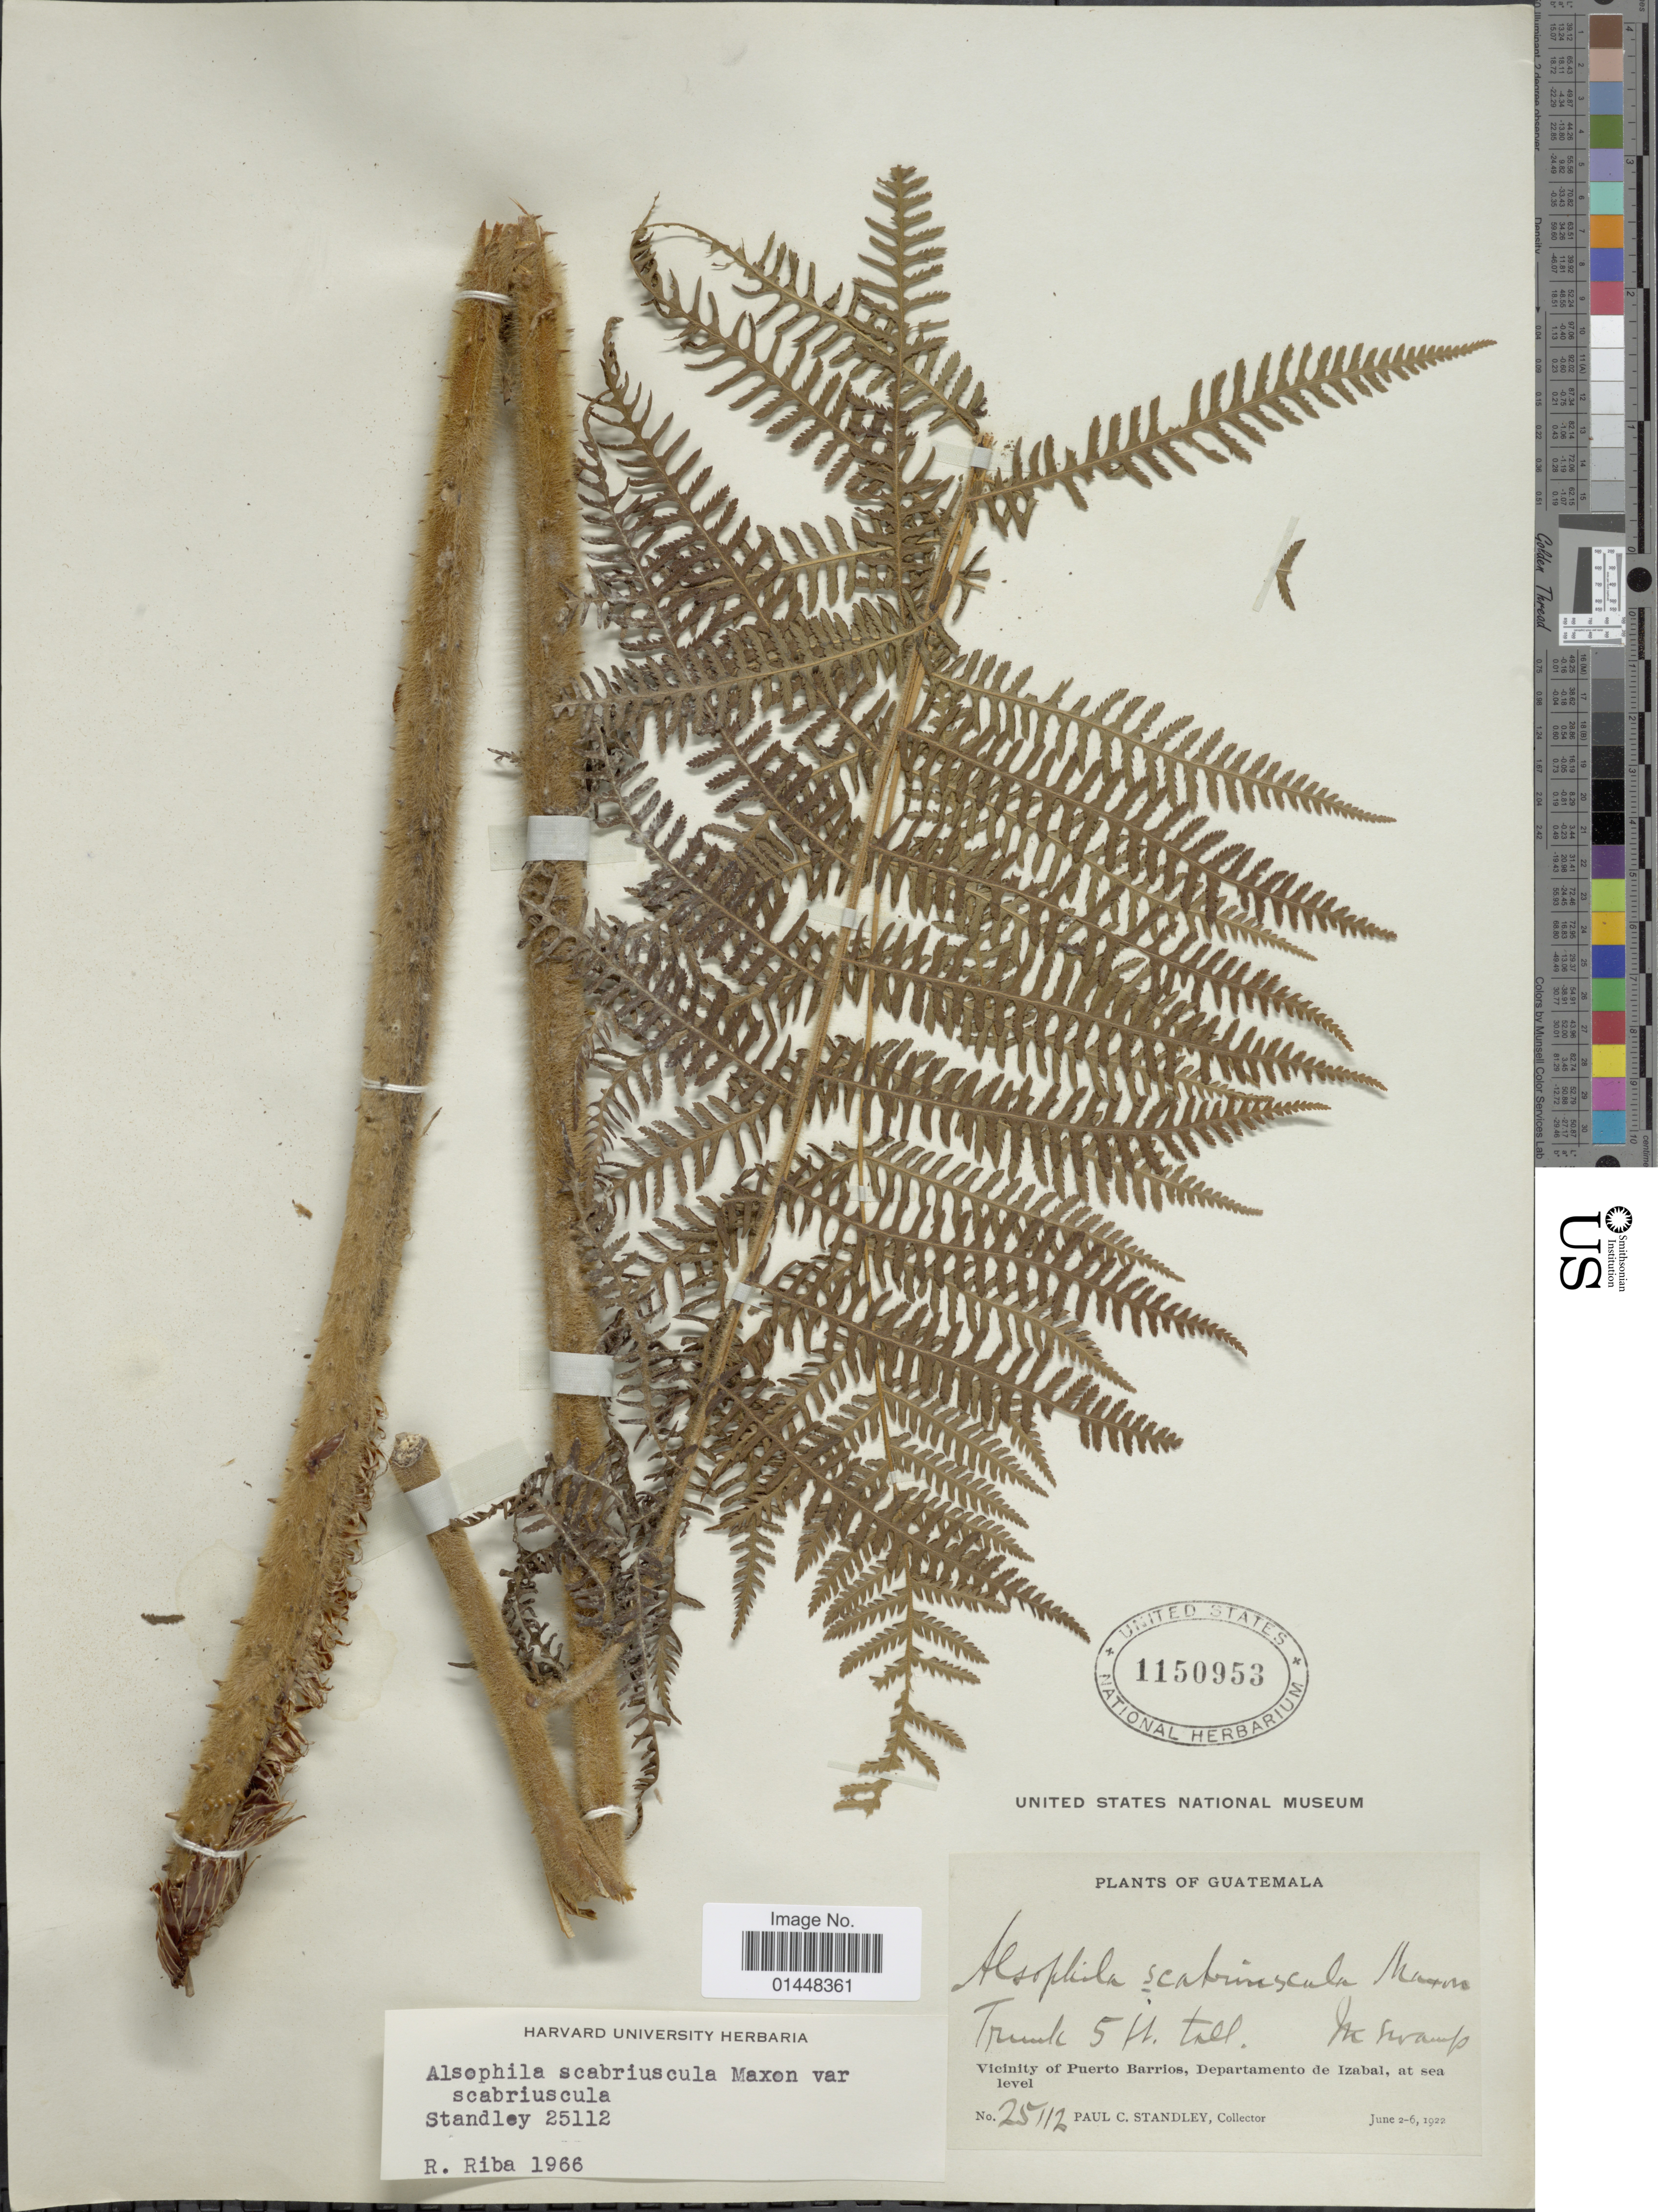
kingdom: Plantae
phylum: Tracheophyta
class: Polypodiopsida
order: Cyatheales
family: Cyatheaceae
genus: Cyathea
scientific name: Cyathea bicrenata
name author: Liebm.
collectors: P. C. Standley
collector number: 25112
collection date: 1922-06-02/1922-06-06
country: Guatemala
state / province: Izabal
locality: Guatemala, Vicinity of Puerto Barrios, Departamento de Izabal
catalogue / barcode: US 1150953